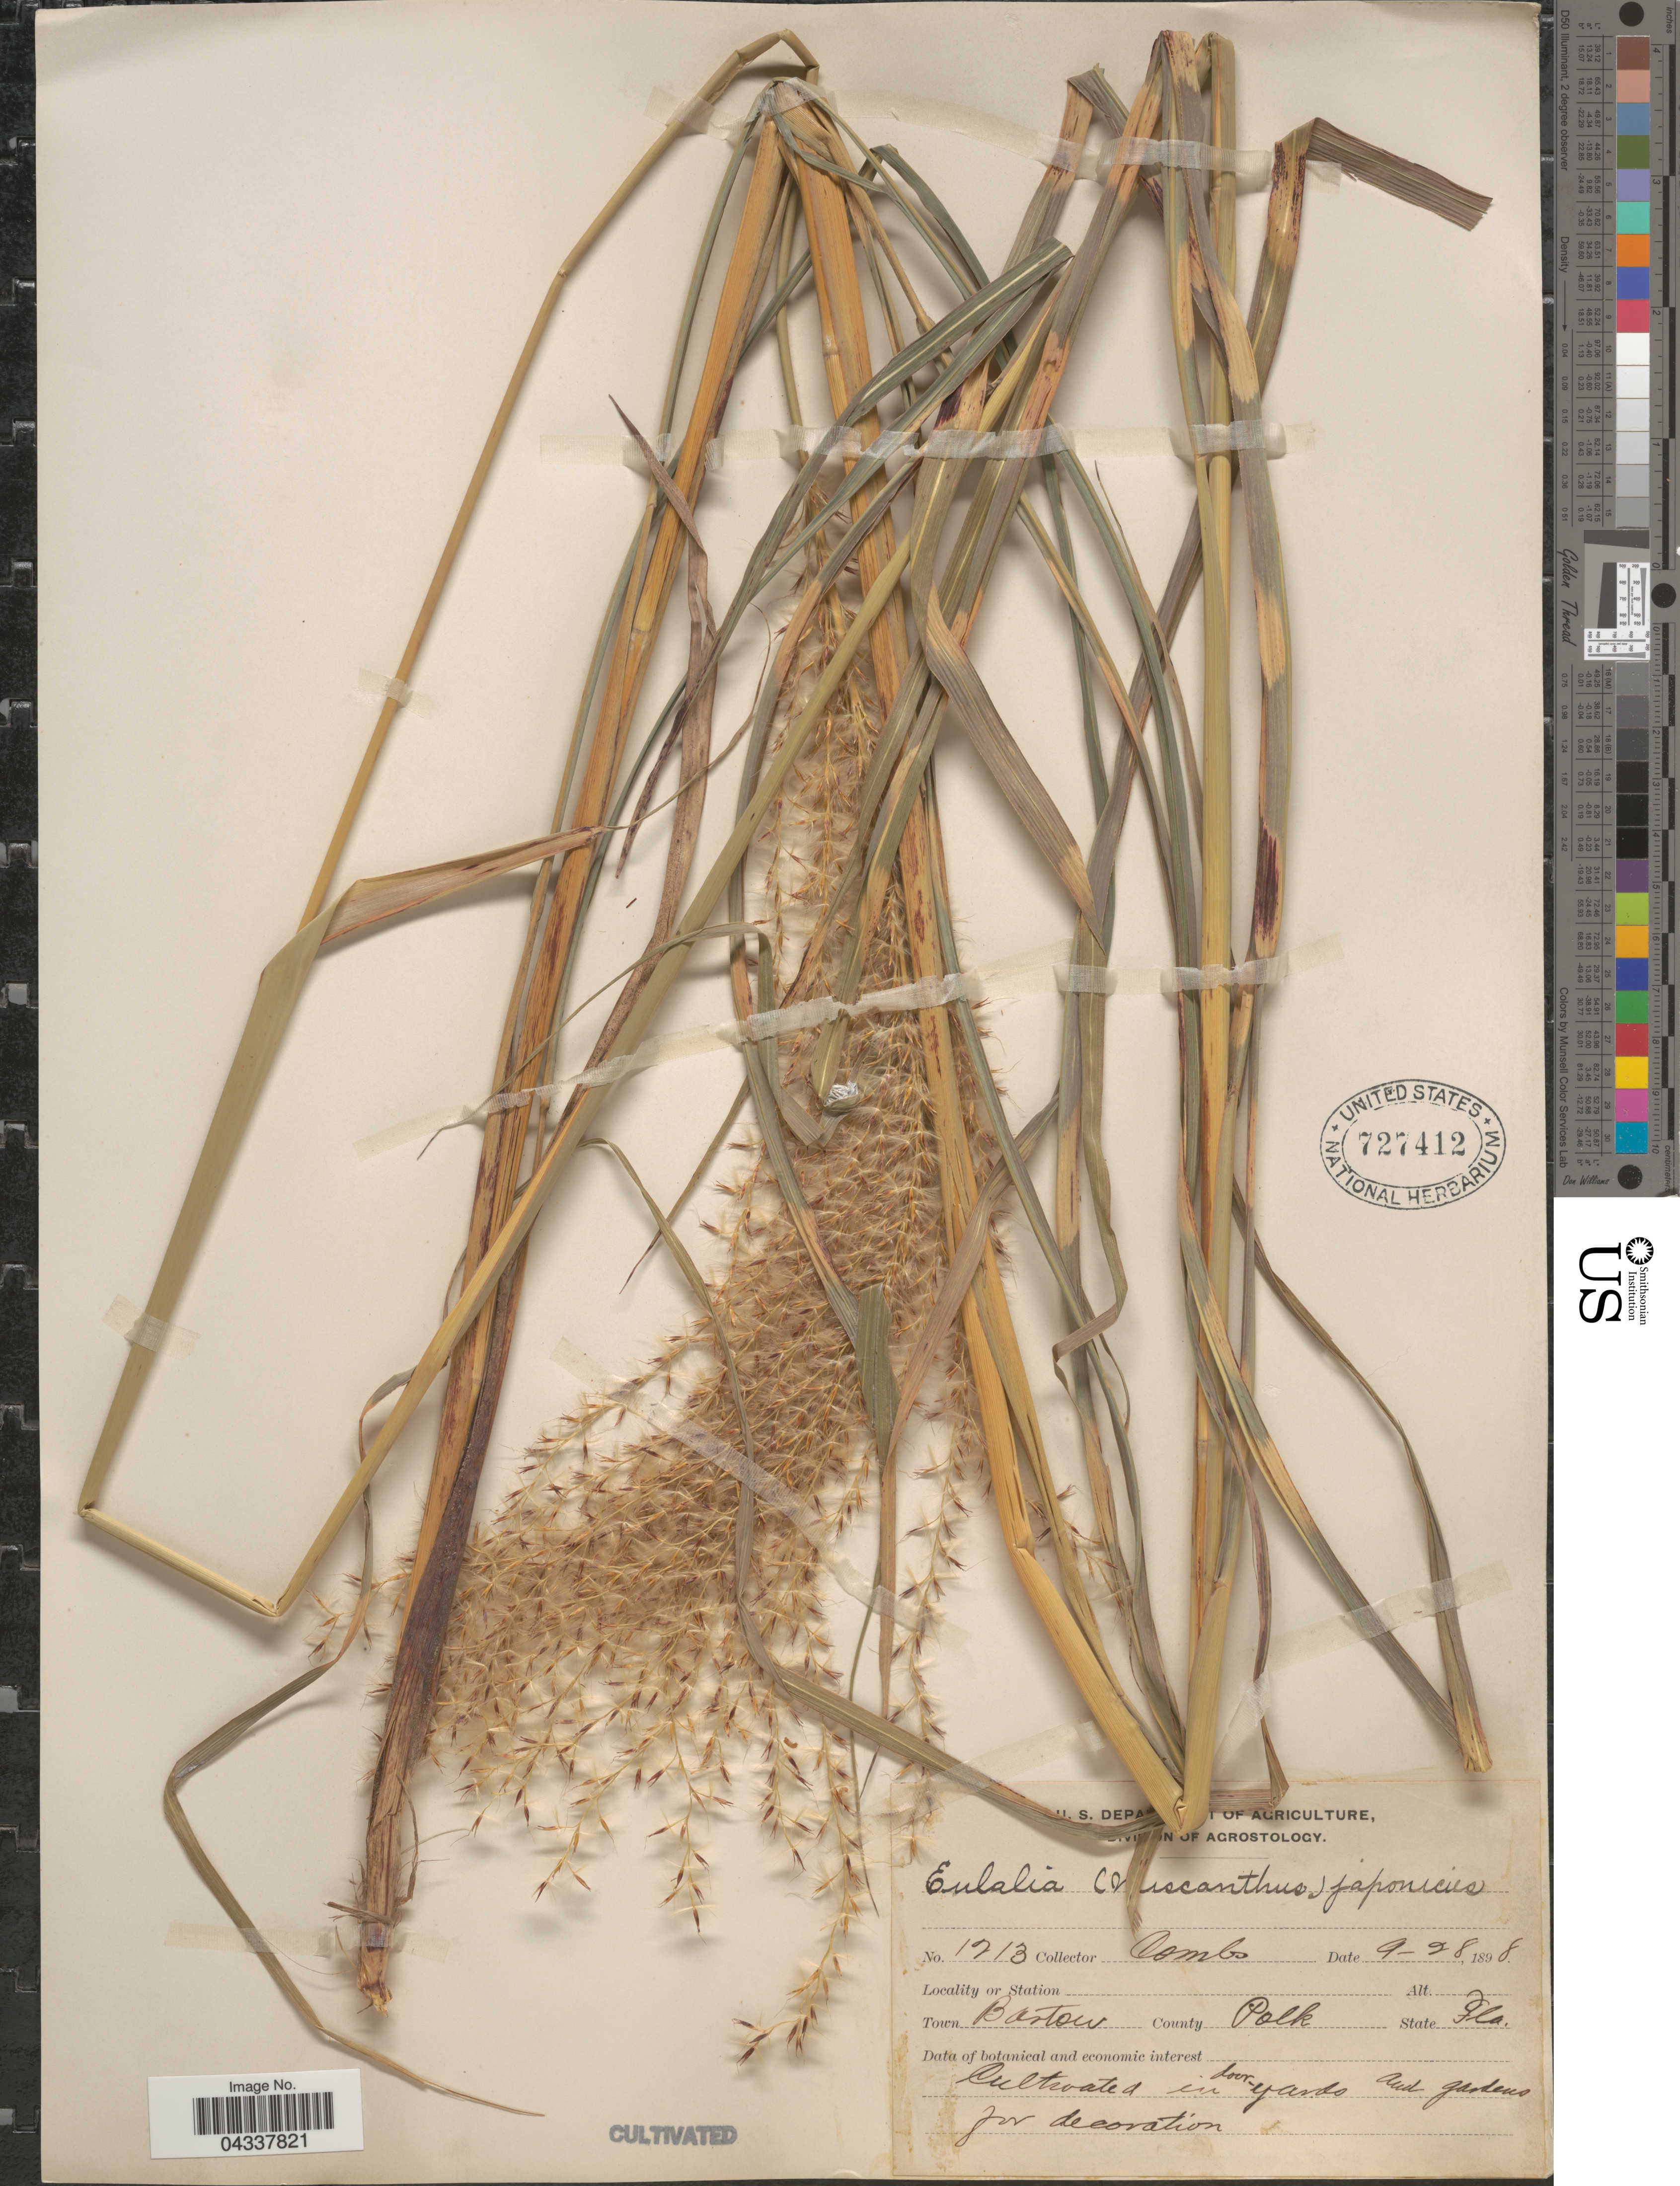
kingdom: Plantae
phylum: Tracheophyta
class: Liliopsida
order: Poales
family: Poaceae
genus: Miscanthus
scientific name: Miscanthus sinensis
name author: Andersson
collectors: -. Combs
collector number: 1213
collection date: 1898-09-28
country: United States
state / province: Florida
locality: Town Bartow. County Polk. In door-yards and gardens.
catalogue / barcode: US 727412